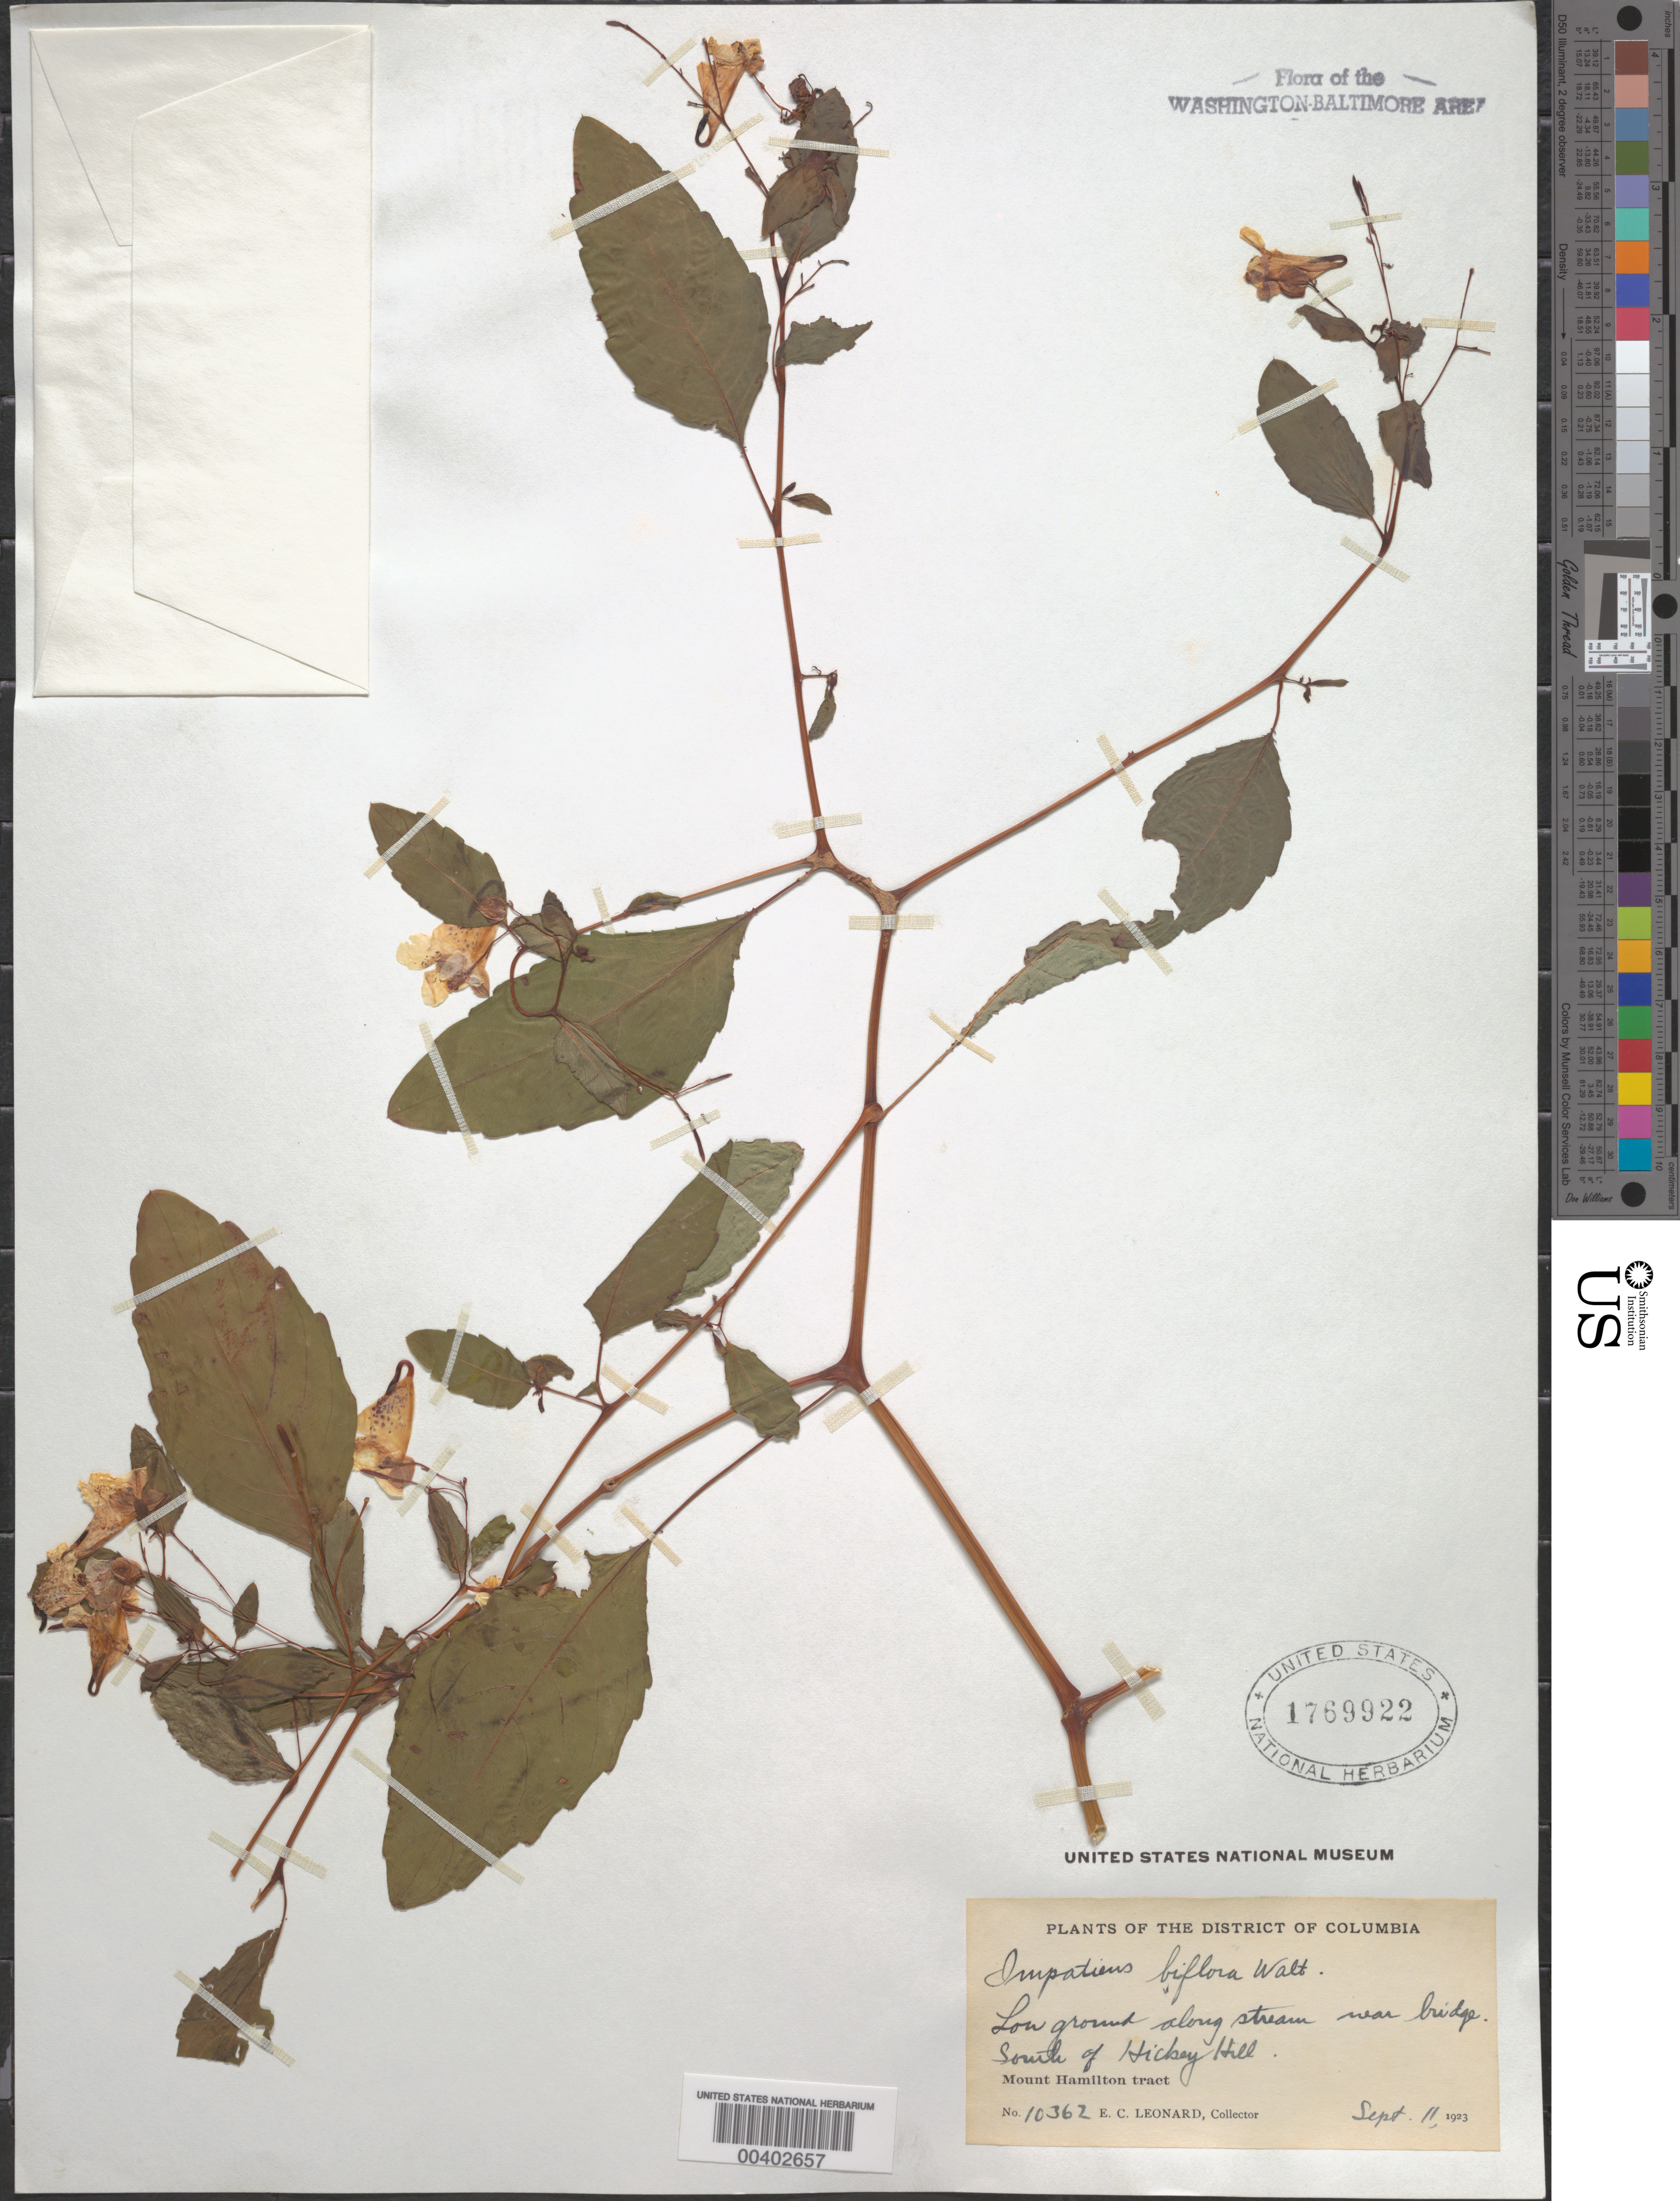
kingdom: Plantae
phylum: Tracheophyta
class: Magnoliopsida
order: Ericales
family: Balsaminaceae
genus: Impatiens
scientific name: Impatiens capensis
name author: Meerb.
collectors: E. C. Leonard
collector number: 10362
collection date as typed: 11 Sep 1923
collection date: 1923-09-11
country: United States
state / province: District of Columbia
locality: South of Hickey Hill, Mount Hamilton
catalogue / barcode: US 1769922